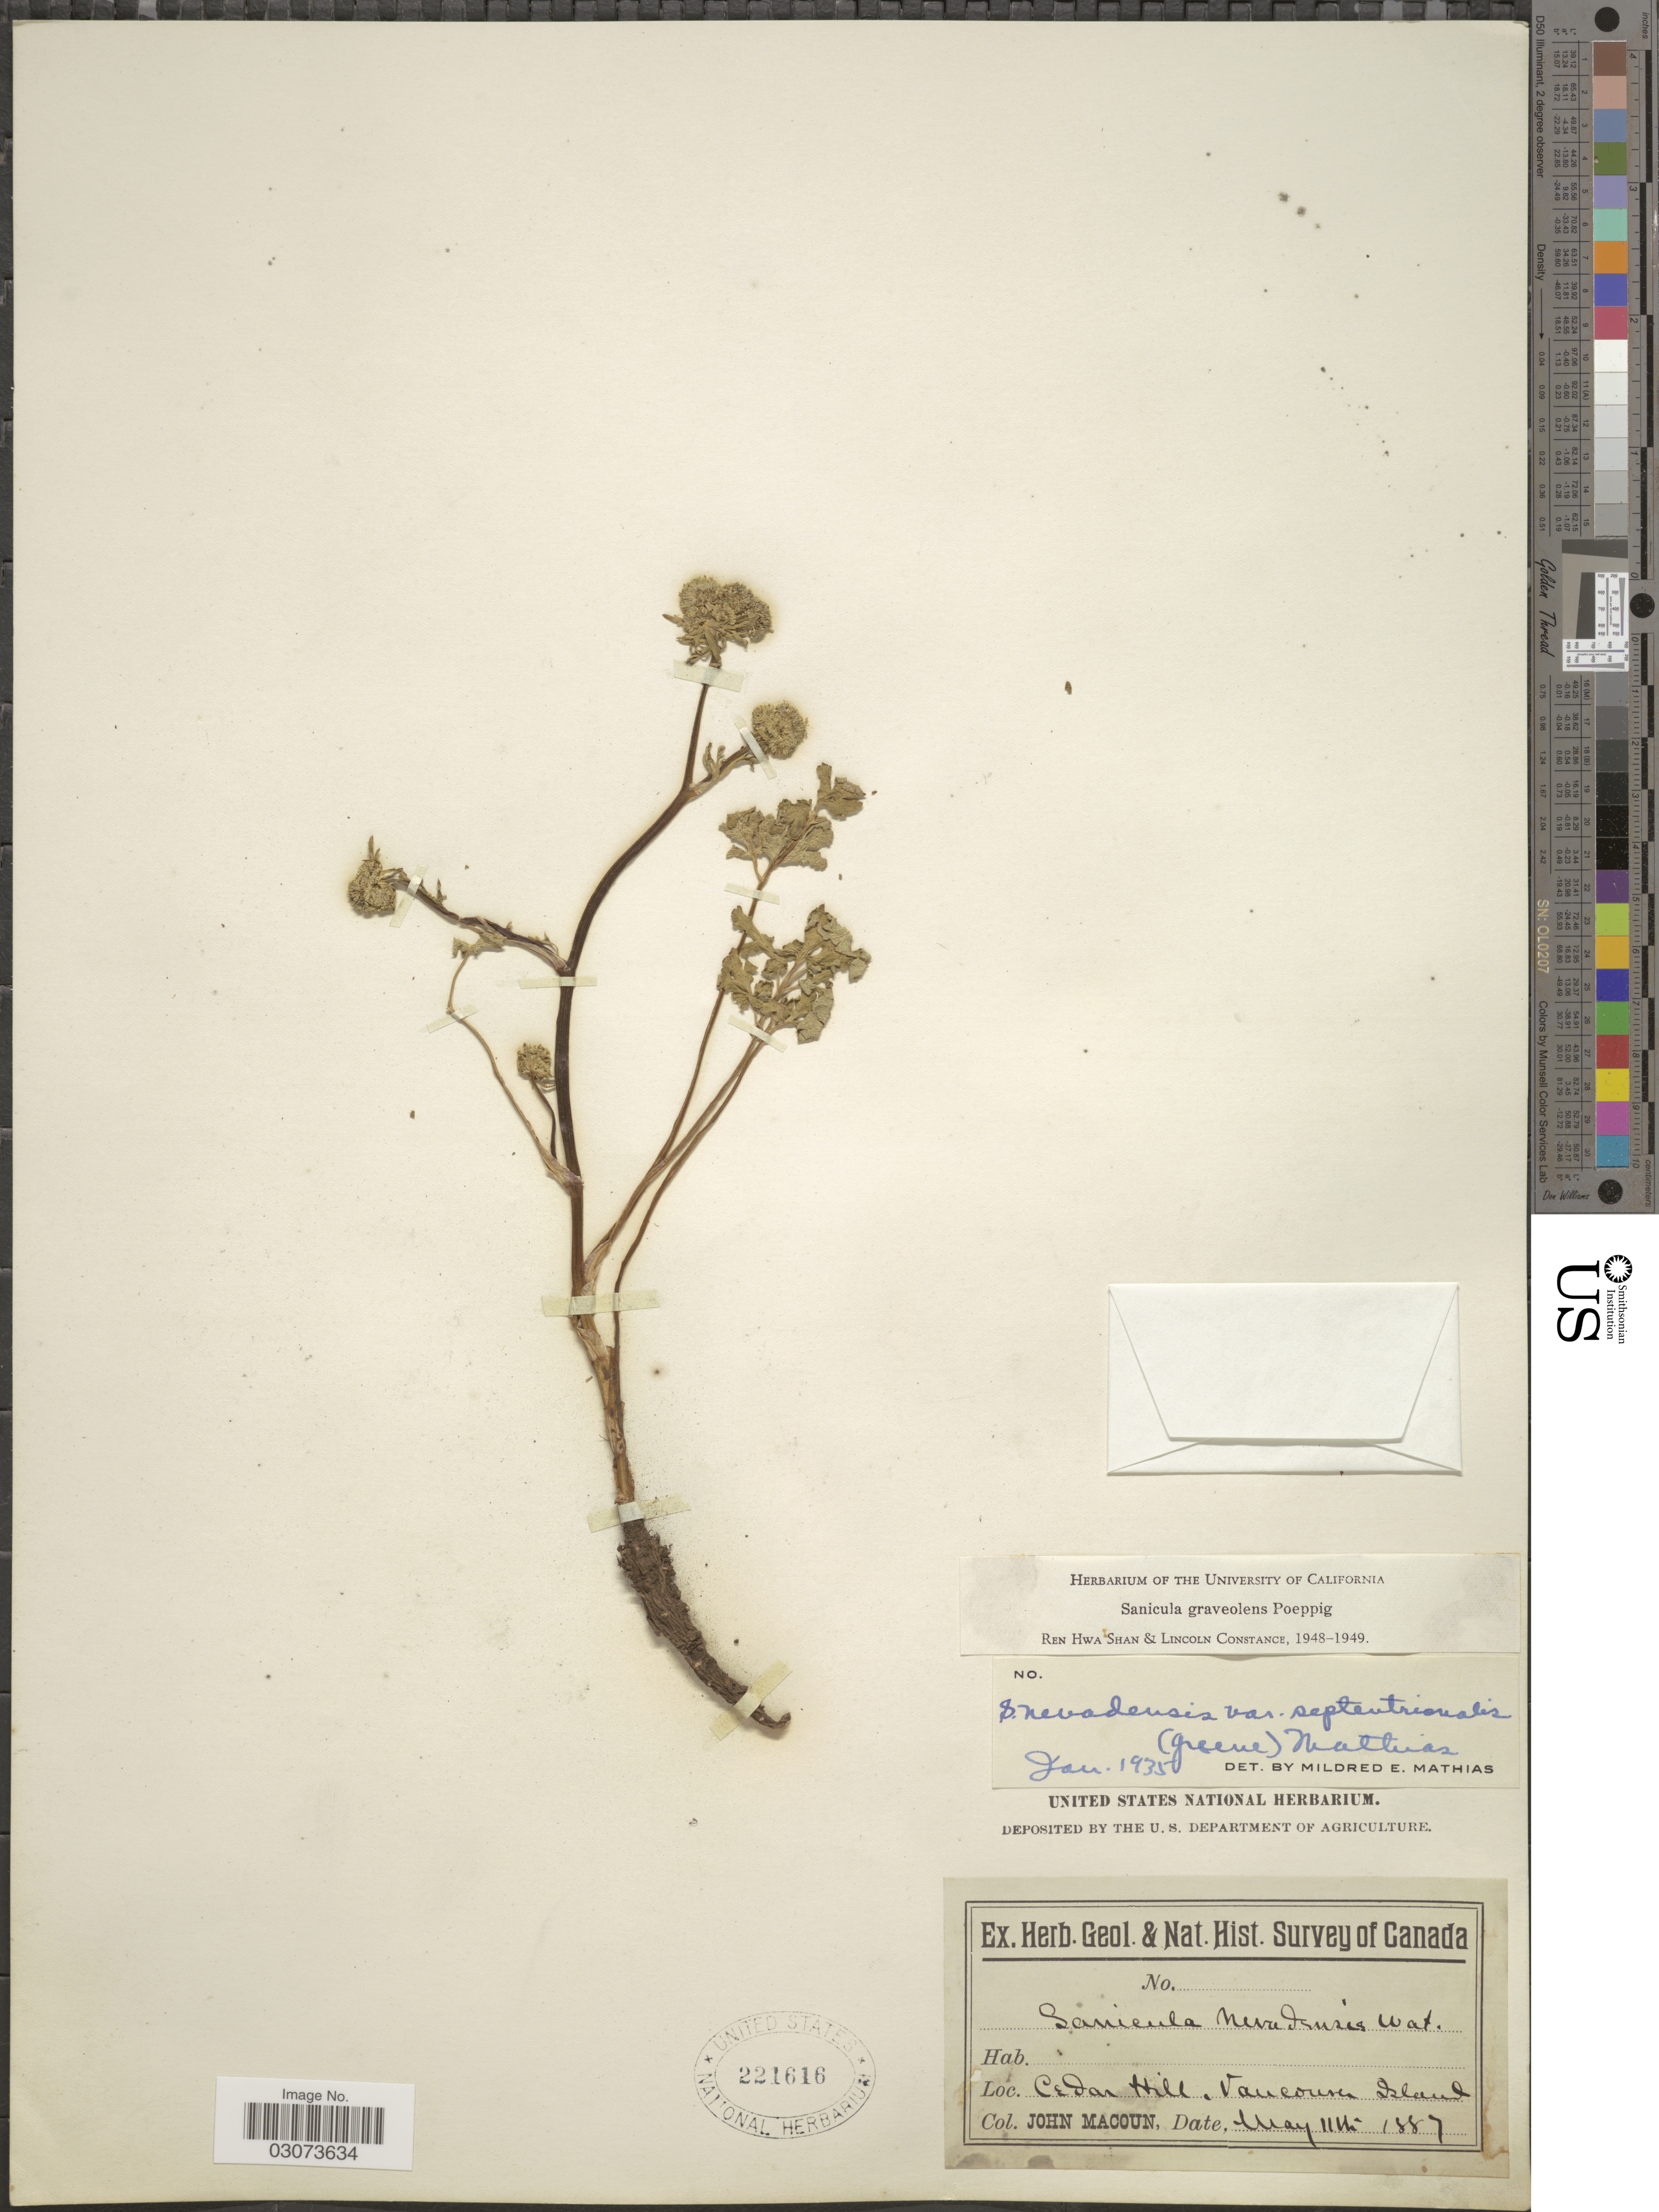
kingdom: Plantae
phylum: Tracheophyta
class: Magnoliopsida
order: Apiales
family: Apiaceae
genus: Sanicula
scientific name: Sanicula graveolens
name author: Poepp. ex DC.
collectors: J. Macoun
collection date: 1887-05-11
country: Canada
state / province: British Columbia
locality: Cedar Hill, Vancouver Island.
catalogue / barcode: US 221616